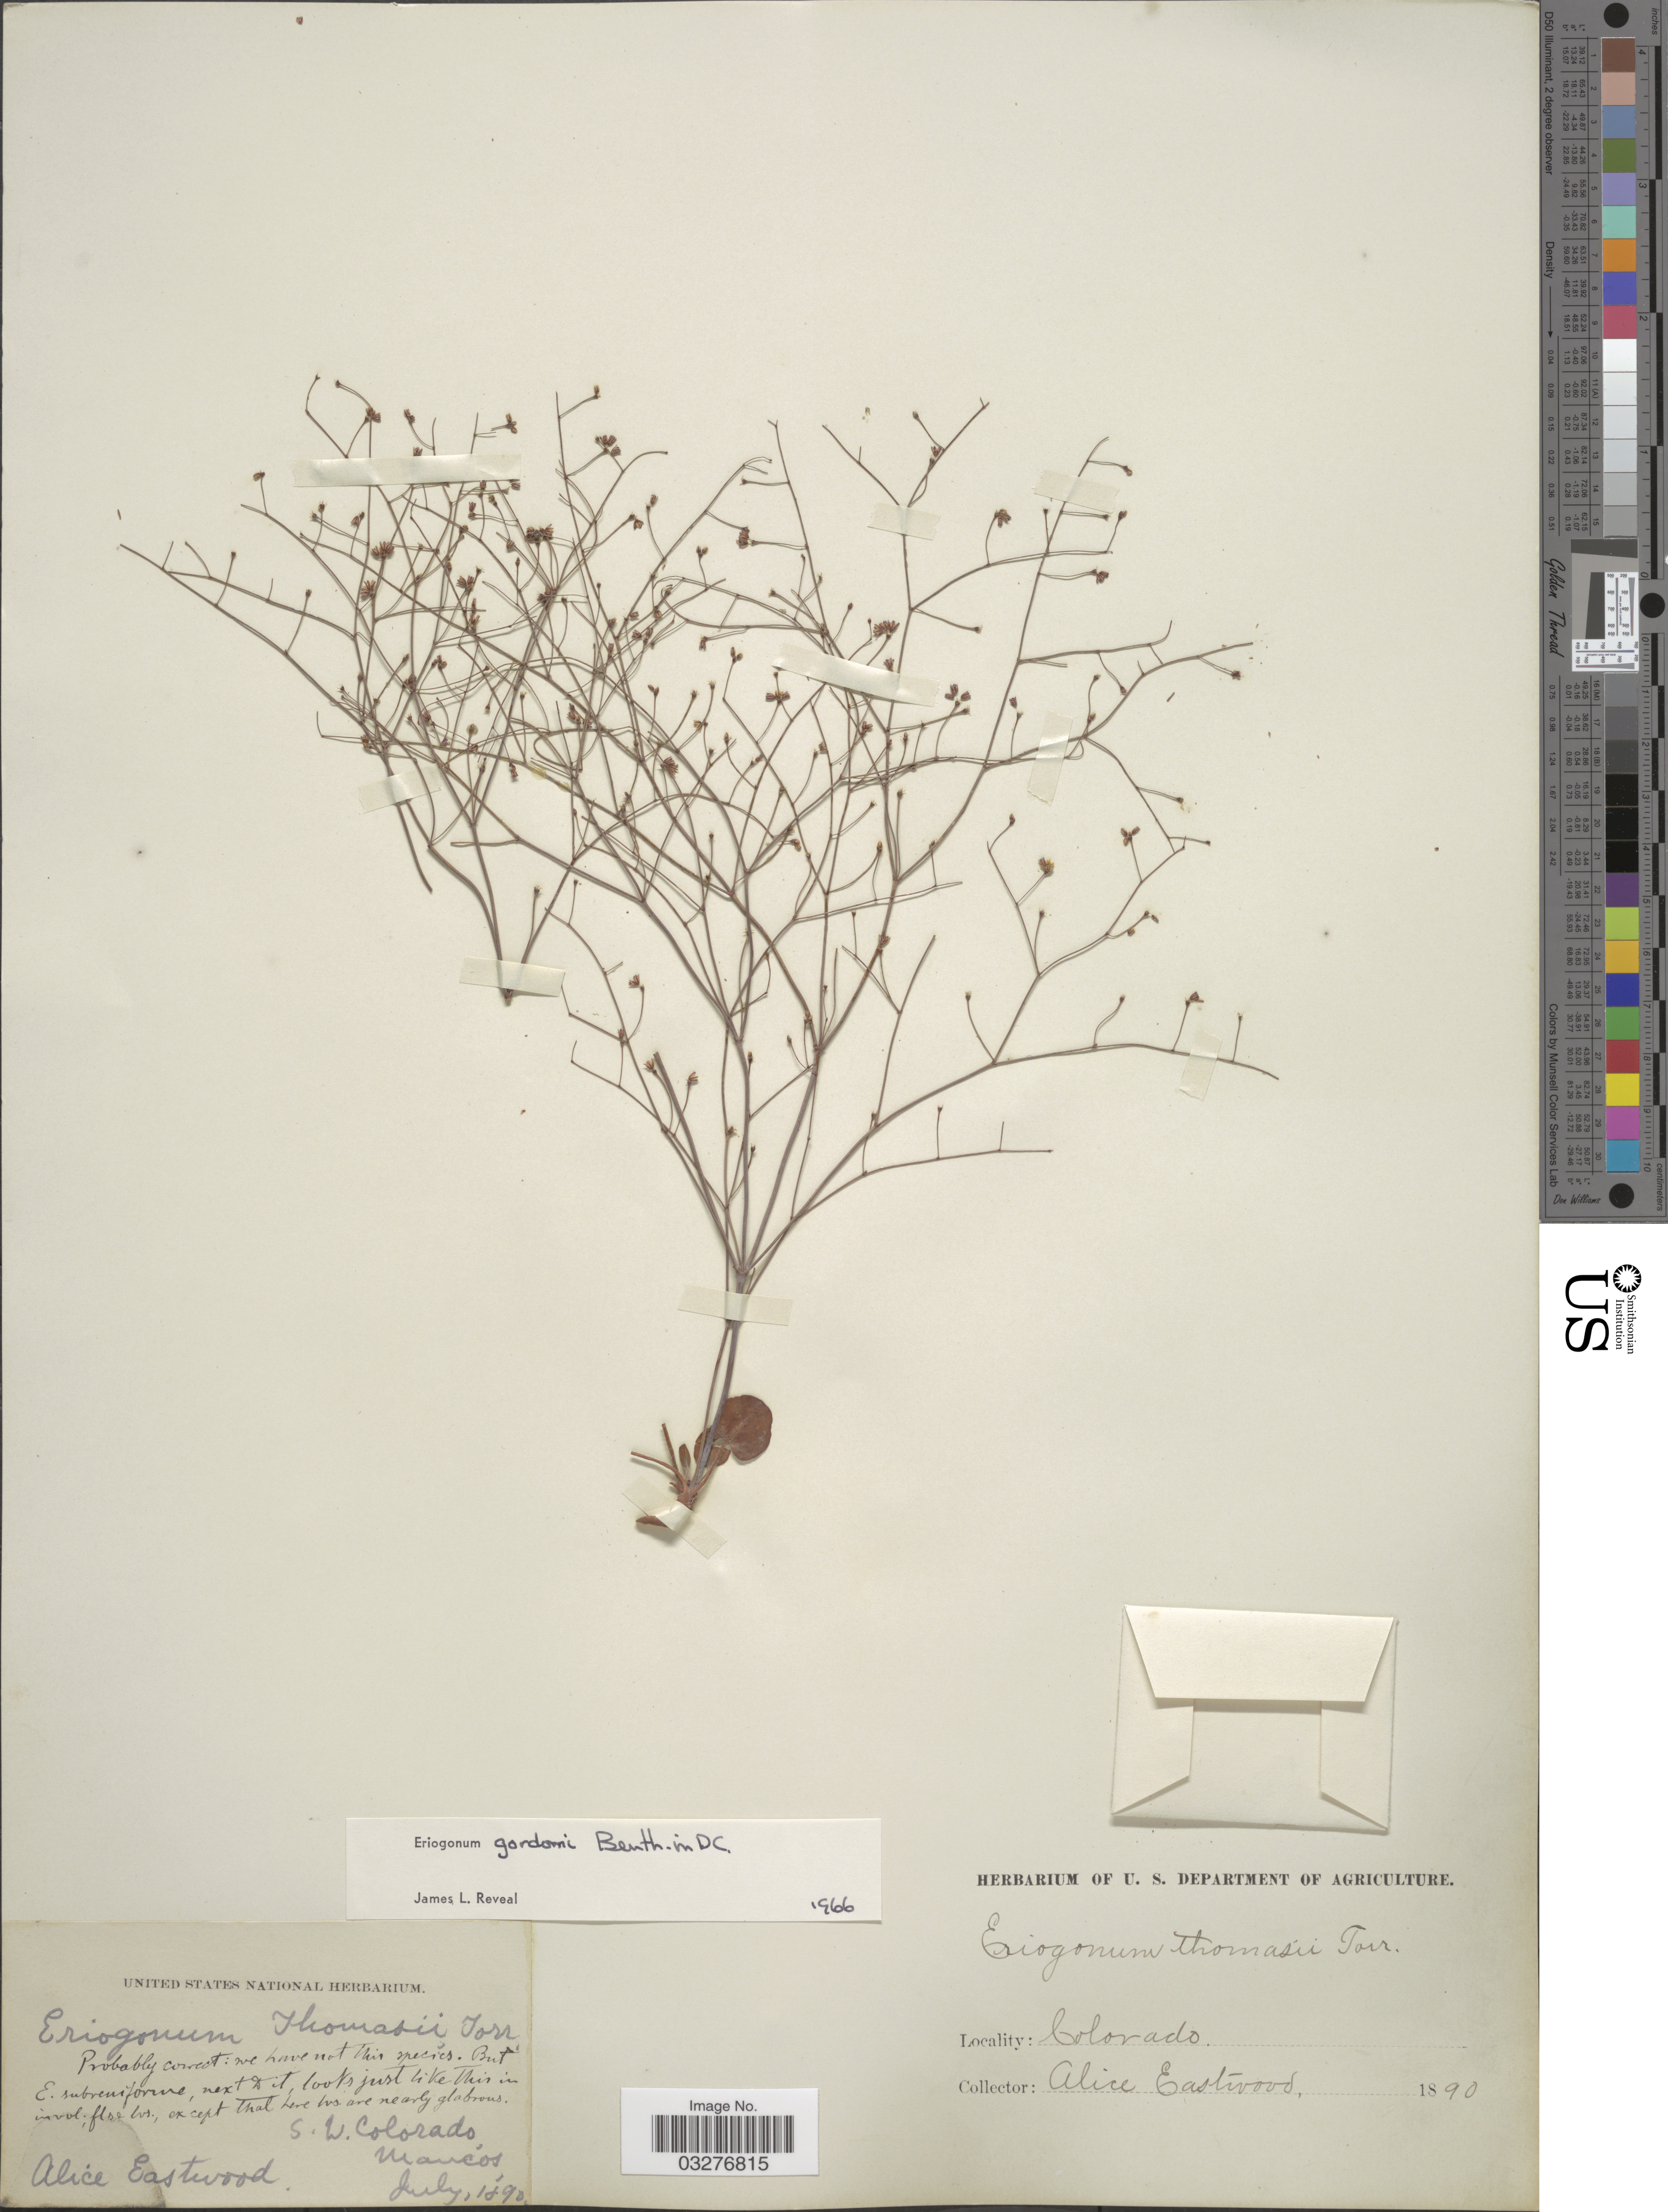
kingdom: Plantae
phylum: Tracheophyta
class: Magnoliopsida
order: Caryophyllales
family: Polygonaceae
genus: Eriogonum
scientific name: Eriogonum gordonii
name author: Benth.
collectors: A. Eastwood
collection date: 1890-07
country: United States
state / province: Colorado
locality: S. W. Colorado, Mancos.